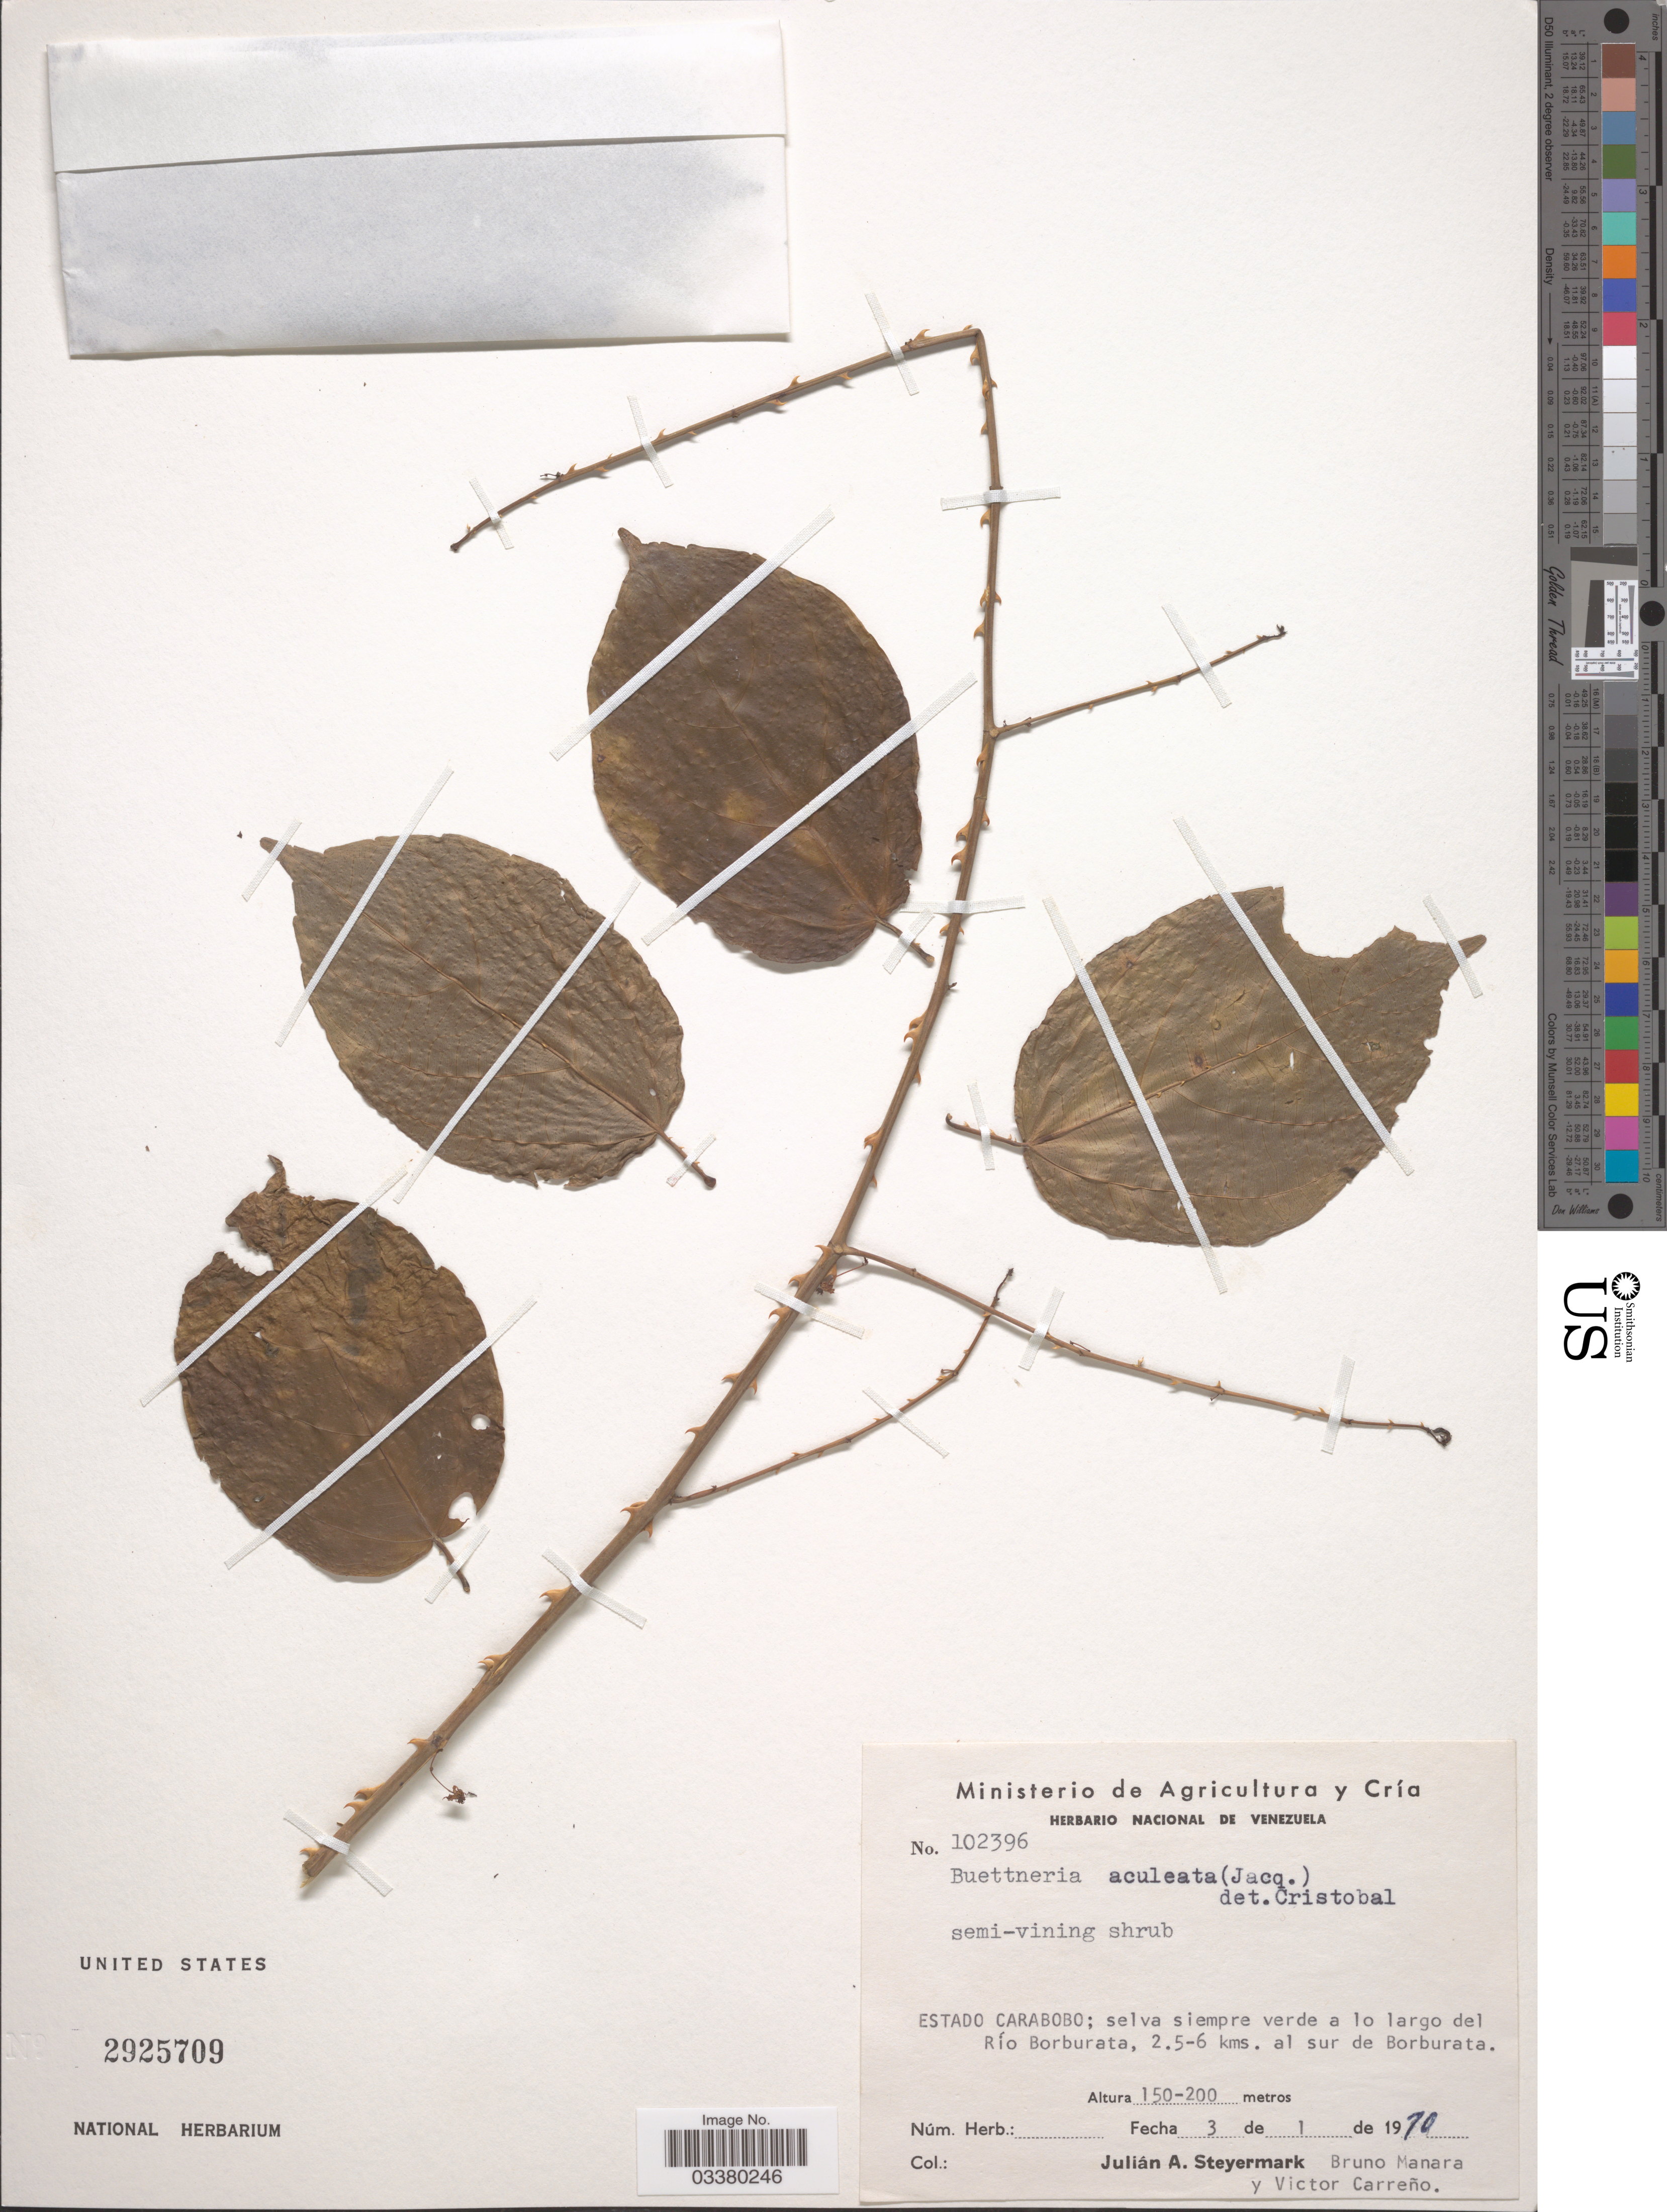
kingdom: Plantae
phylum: Tracheophyta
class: Magnoliopsida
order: Malvales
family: Malvaceae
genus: Byttneria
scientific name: Byttneria aculeata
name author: (Jacq.) Jacq.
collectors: J. Steyermark, B. Manara & V. Carreño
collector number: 102396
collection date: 1970-01-03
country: Venezuela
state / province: Carabobo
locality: Selva siempre verde a lo largo del Río Borburata, 2.5-6 kms. al sur de Borburata.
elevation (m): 150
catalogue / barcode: US 2925709